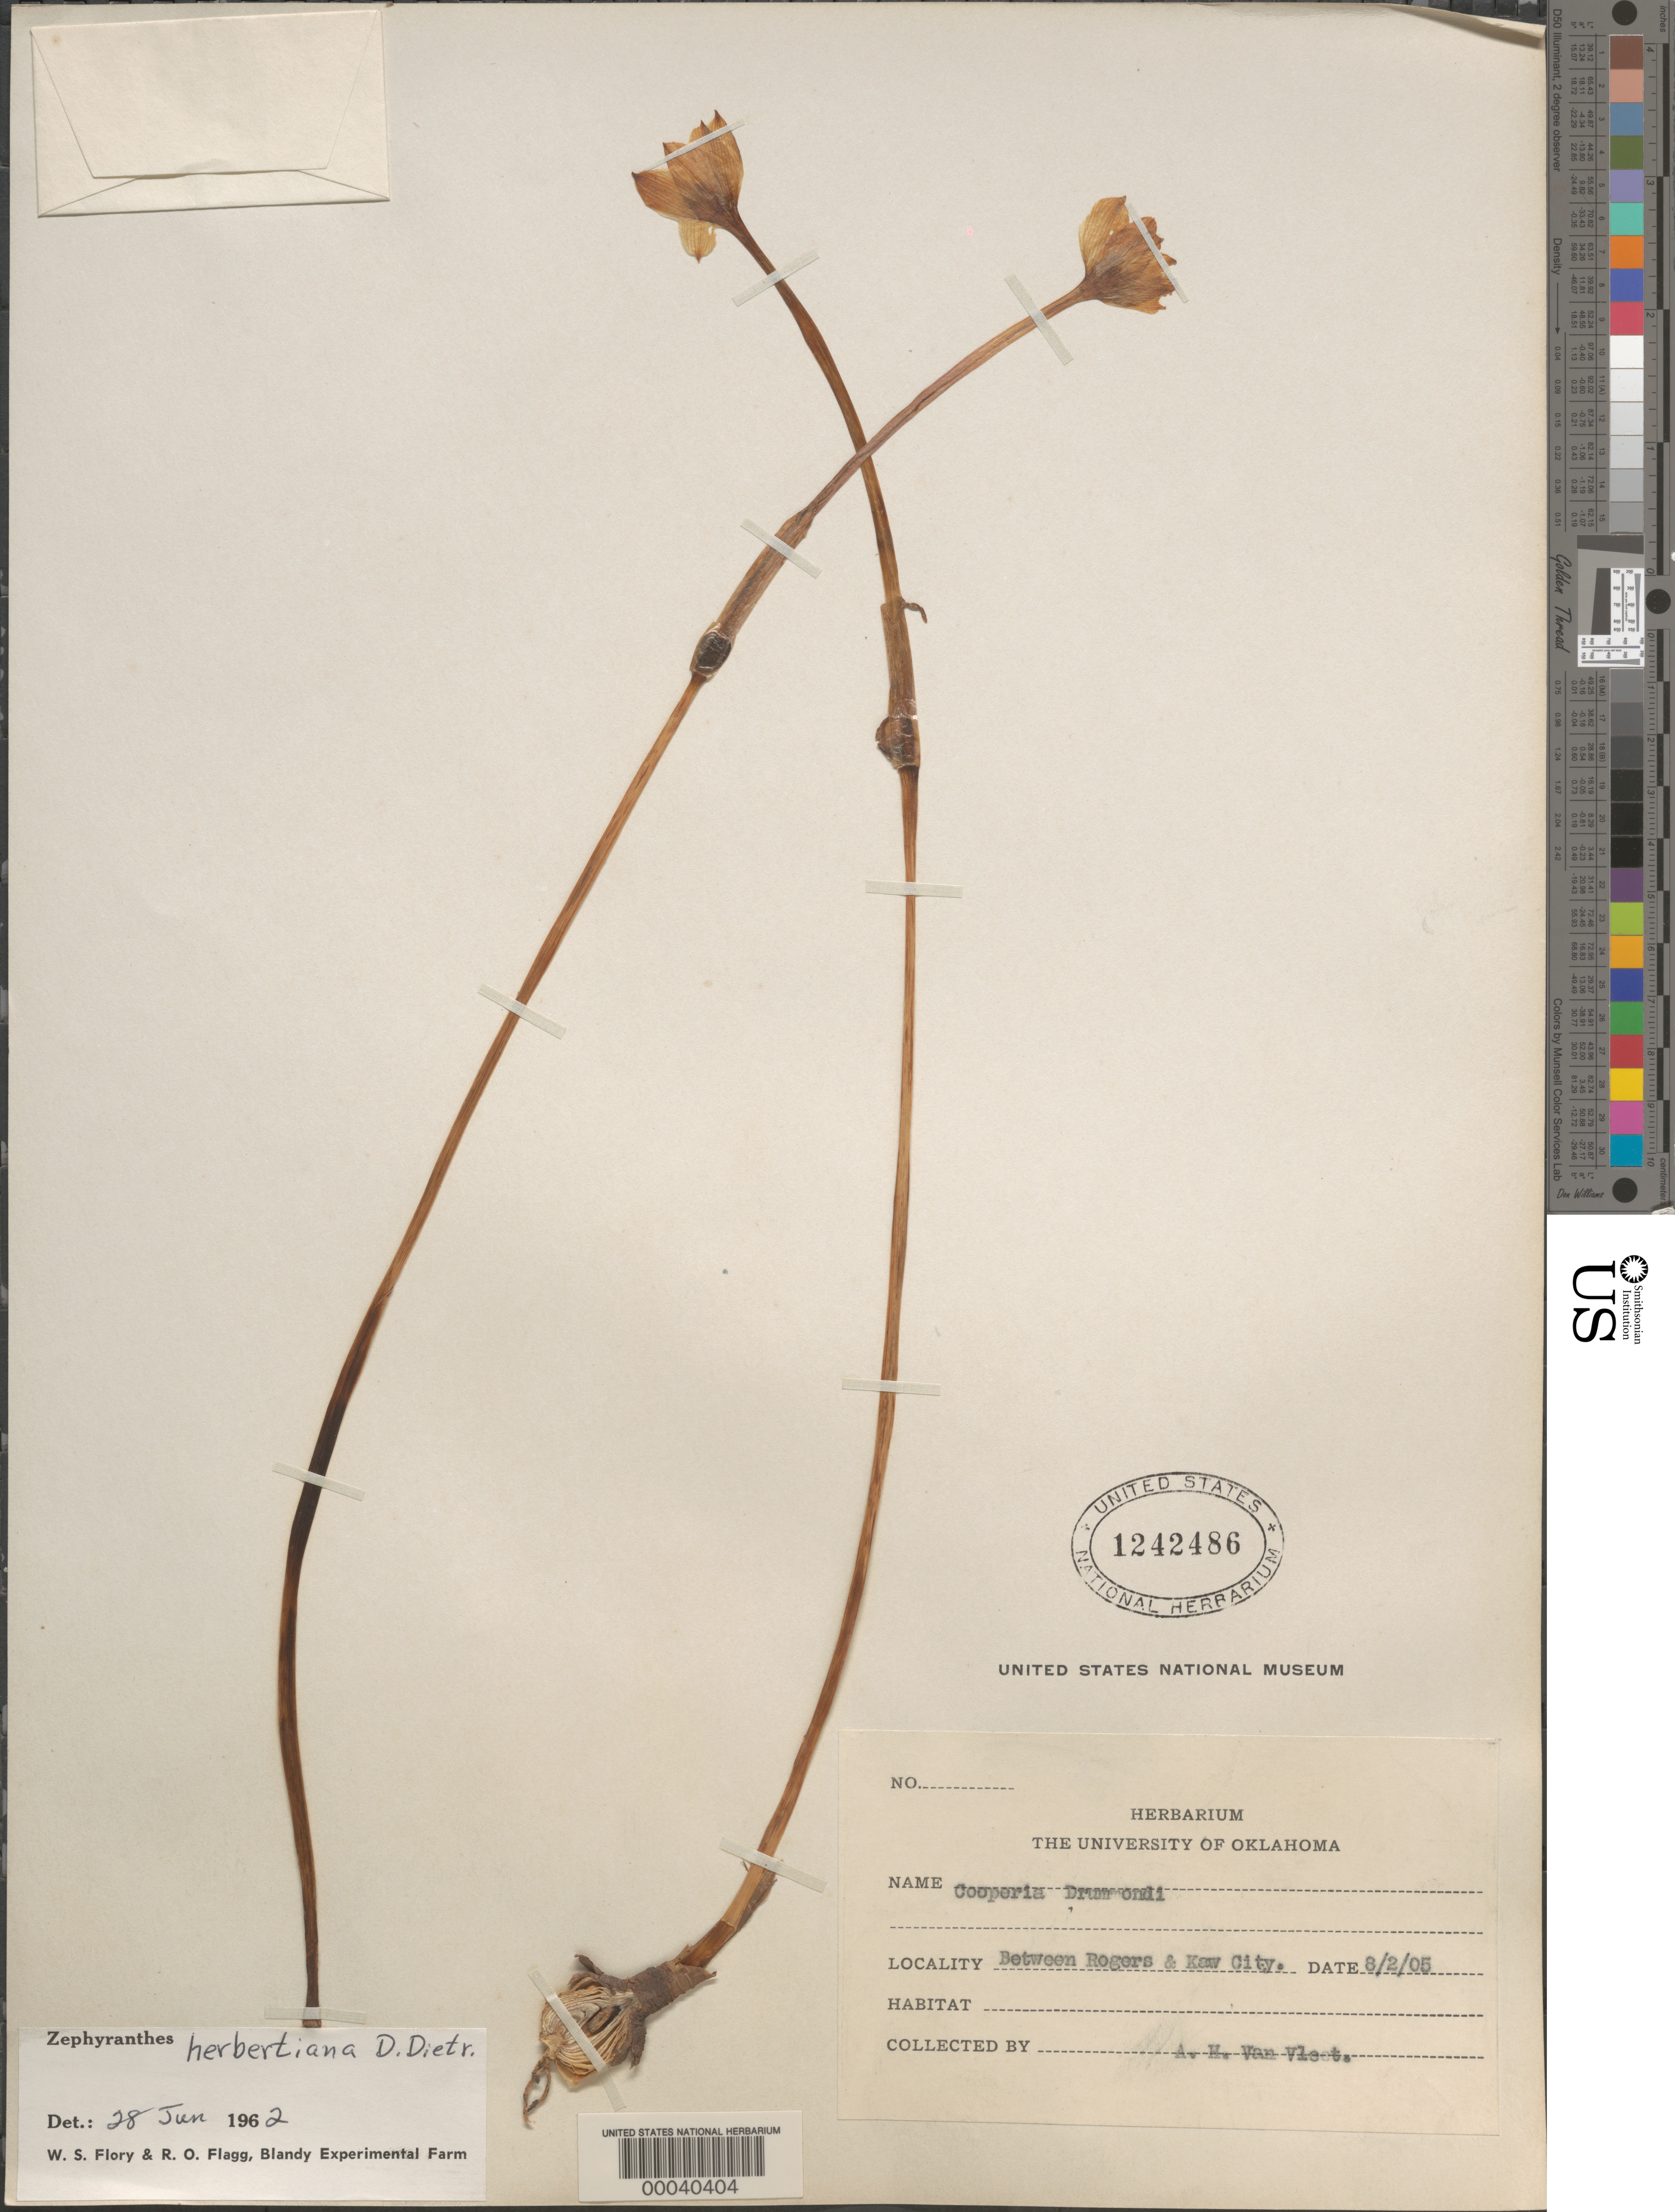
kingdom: Plantae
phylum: Tracheophyta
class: Liliopsida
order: Asparagales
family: Amaryllidaceae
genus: Zephyranthes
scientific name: Zephyranthes herbertiana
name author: D. Dietr.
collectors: A. H. Van Vleet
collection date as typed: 08 Feb 1905 or 02 Aug 1905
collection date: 1905-02-08 or 1905-08-02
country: United States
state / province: Oklahoma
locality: Between rogers and kaw city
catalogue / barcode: US 1242486